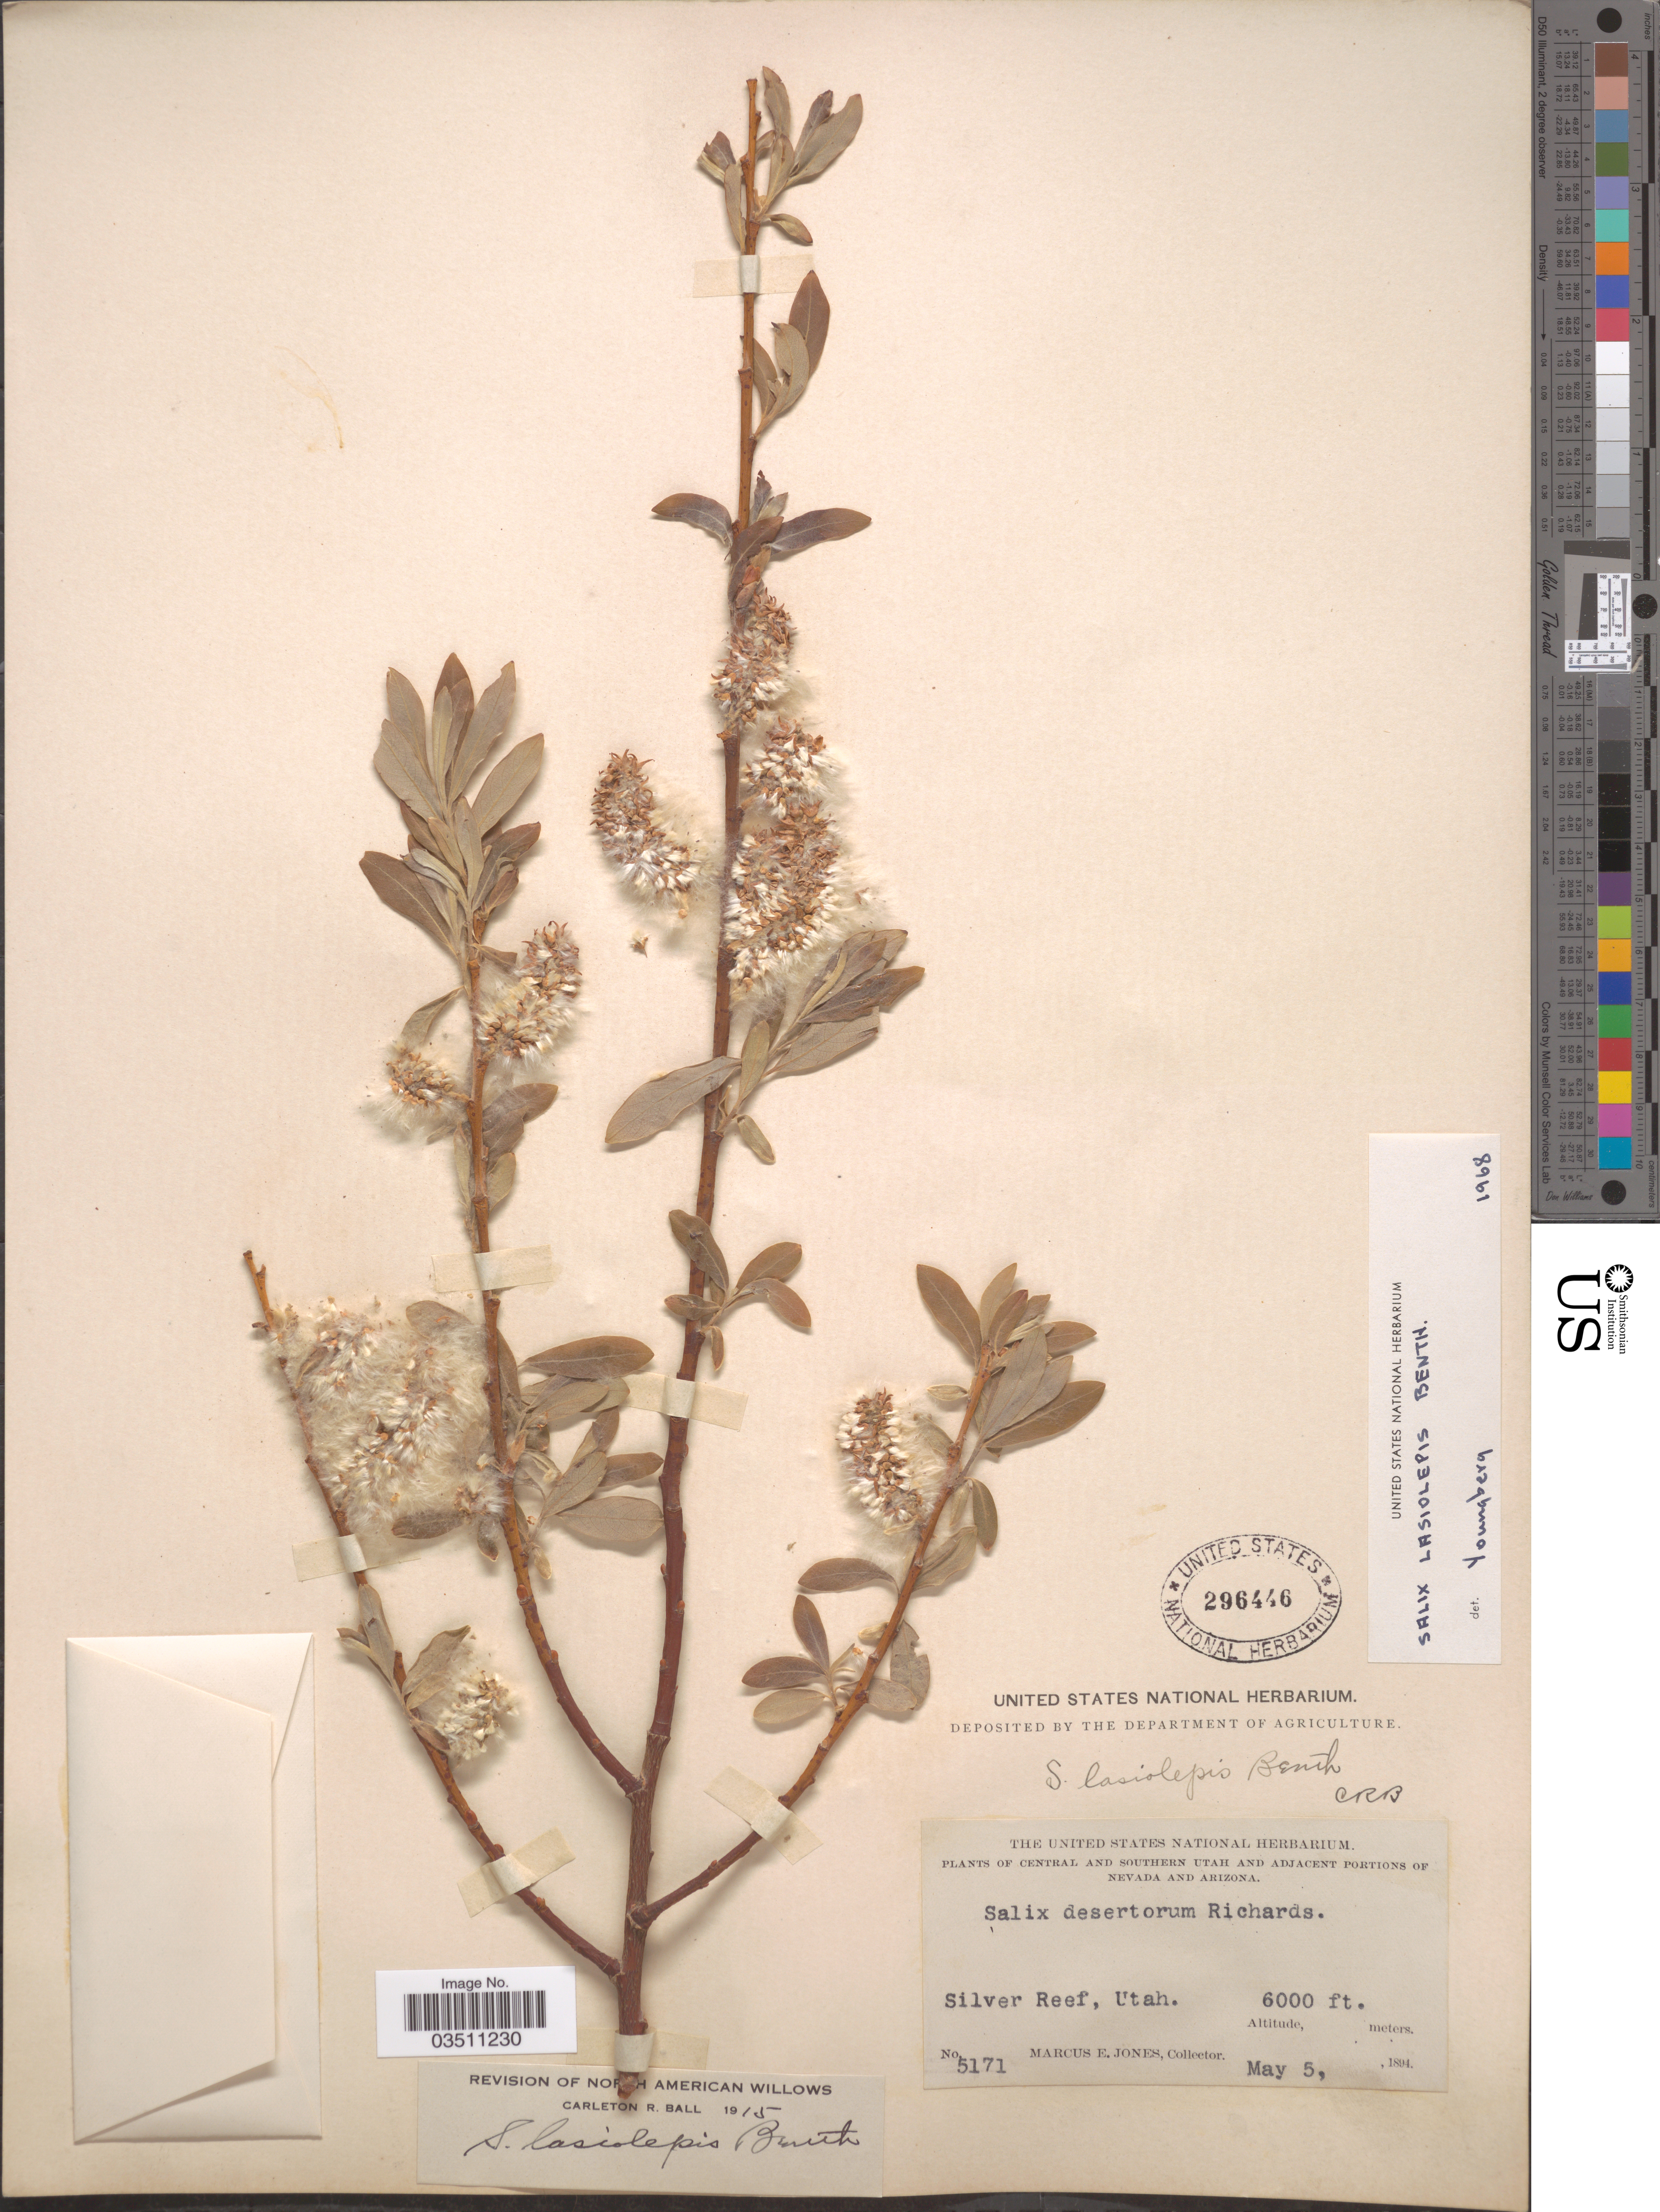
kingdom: Plantae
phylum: Tracheophyta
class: Magnoliopsida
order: Malpighiales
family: Salicaceae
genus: Salix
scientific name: Salix lasiolepis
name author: Benth.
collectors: M. E. Jones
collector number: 5171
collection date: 1894-05-05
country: United States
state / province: Utah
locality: Central and Southern Utah. Silver Reef.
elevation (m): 1829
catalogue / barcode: US 296446